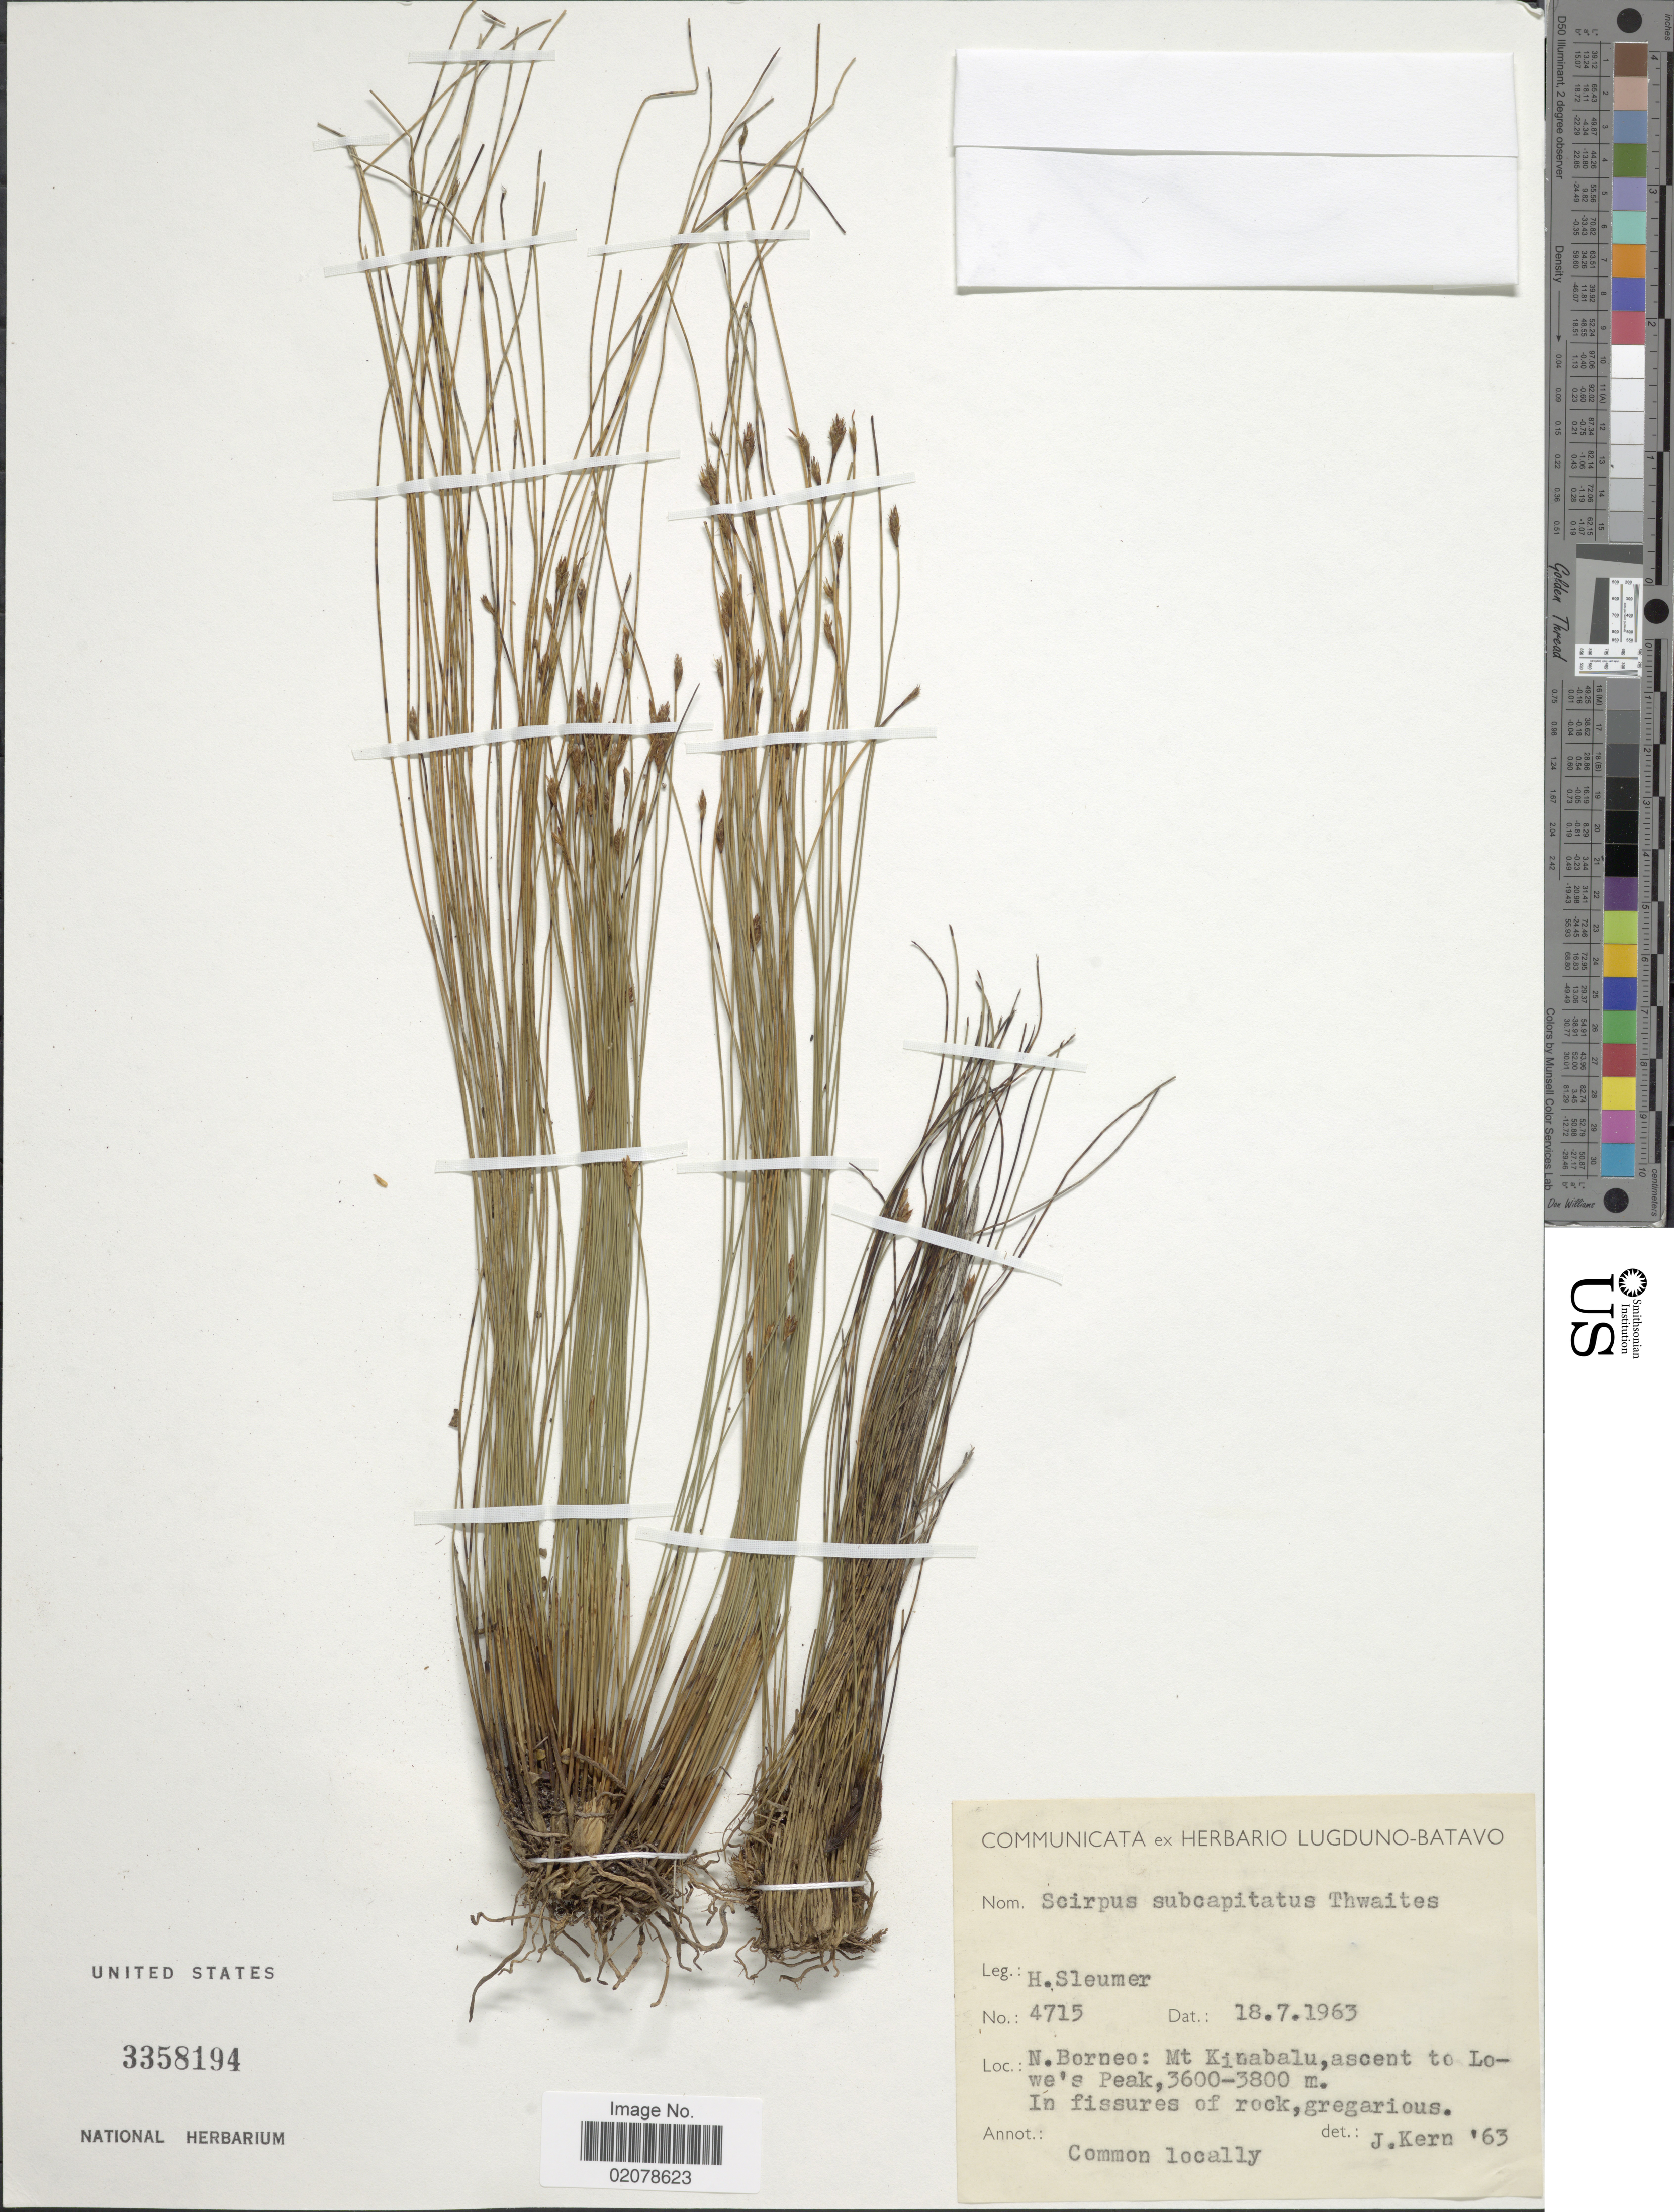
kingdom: Plantae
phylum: Tracheophyta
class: Liliopsida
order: Poales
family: Cyperaceae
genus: Trichophorum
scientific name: Trichophorum subcapitatum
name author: (Thwaites & Hook.) D.A. Simpson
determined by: Strong, Mark T., (BOT), Smithsonian Institution - National Museum of Natural History (UNITED STATES)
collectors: H. O. Sleumer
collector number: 4715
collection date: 1963-07-18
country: Malaysia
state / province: Sabah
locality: N. Borneo: Mt. Kinabalu, ascent to Lowe's Peak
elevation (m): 3600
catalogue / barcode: US 3358194